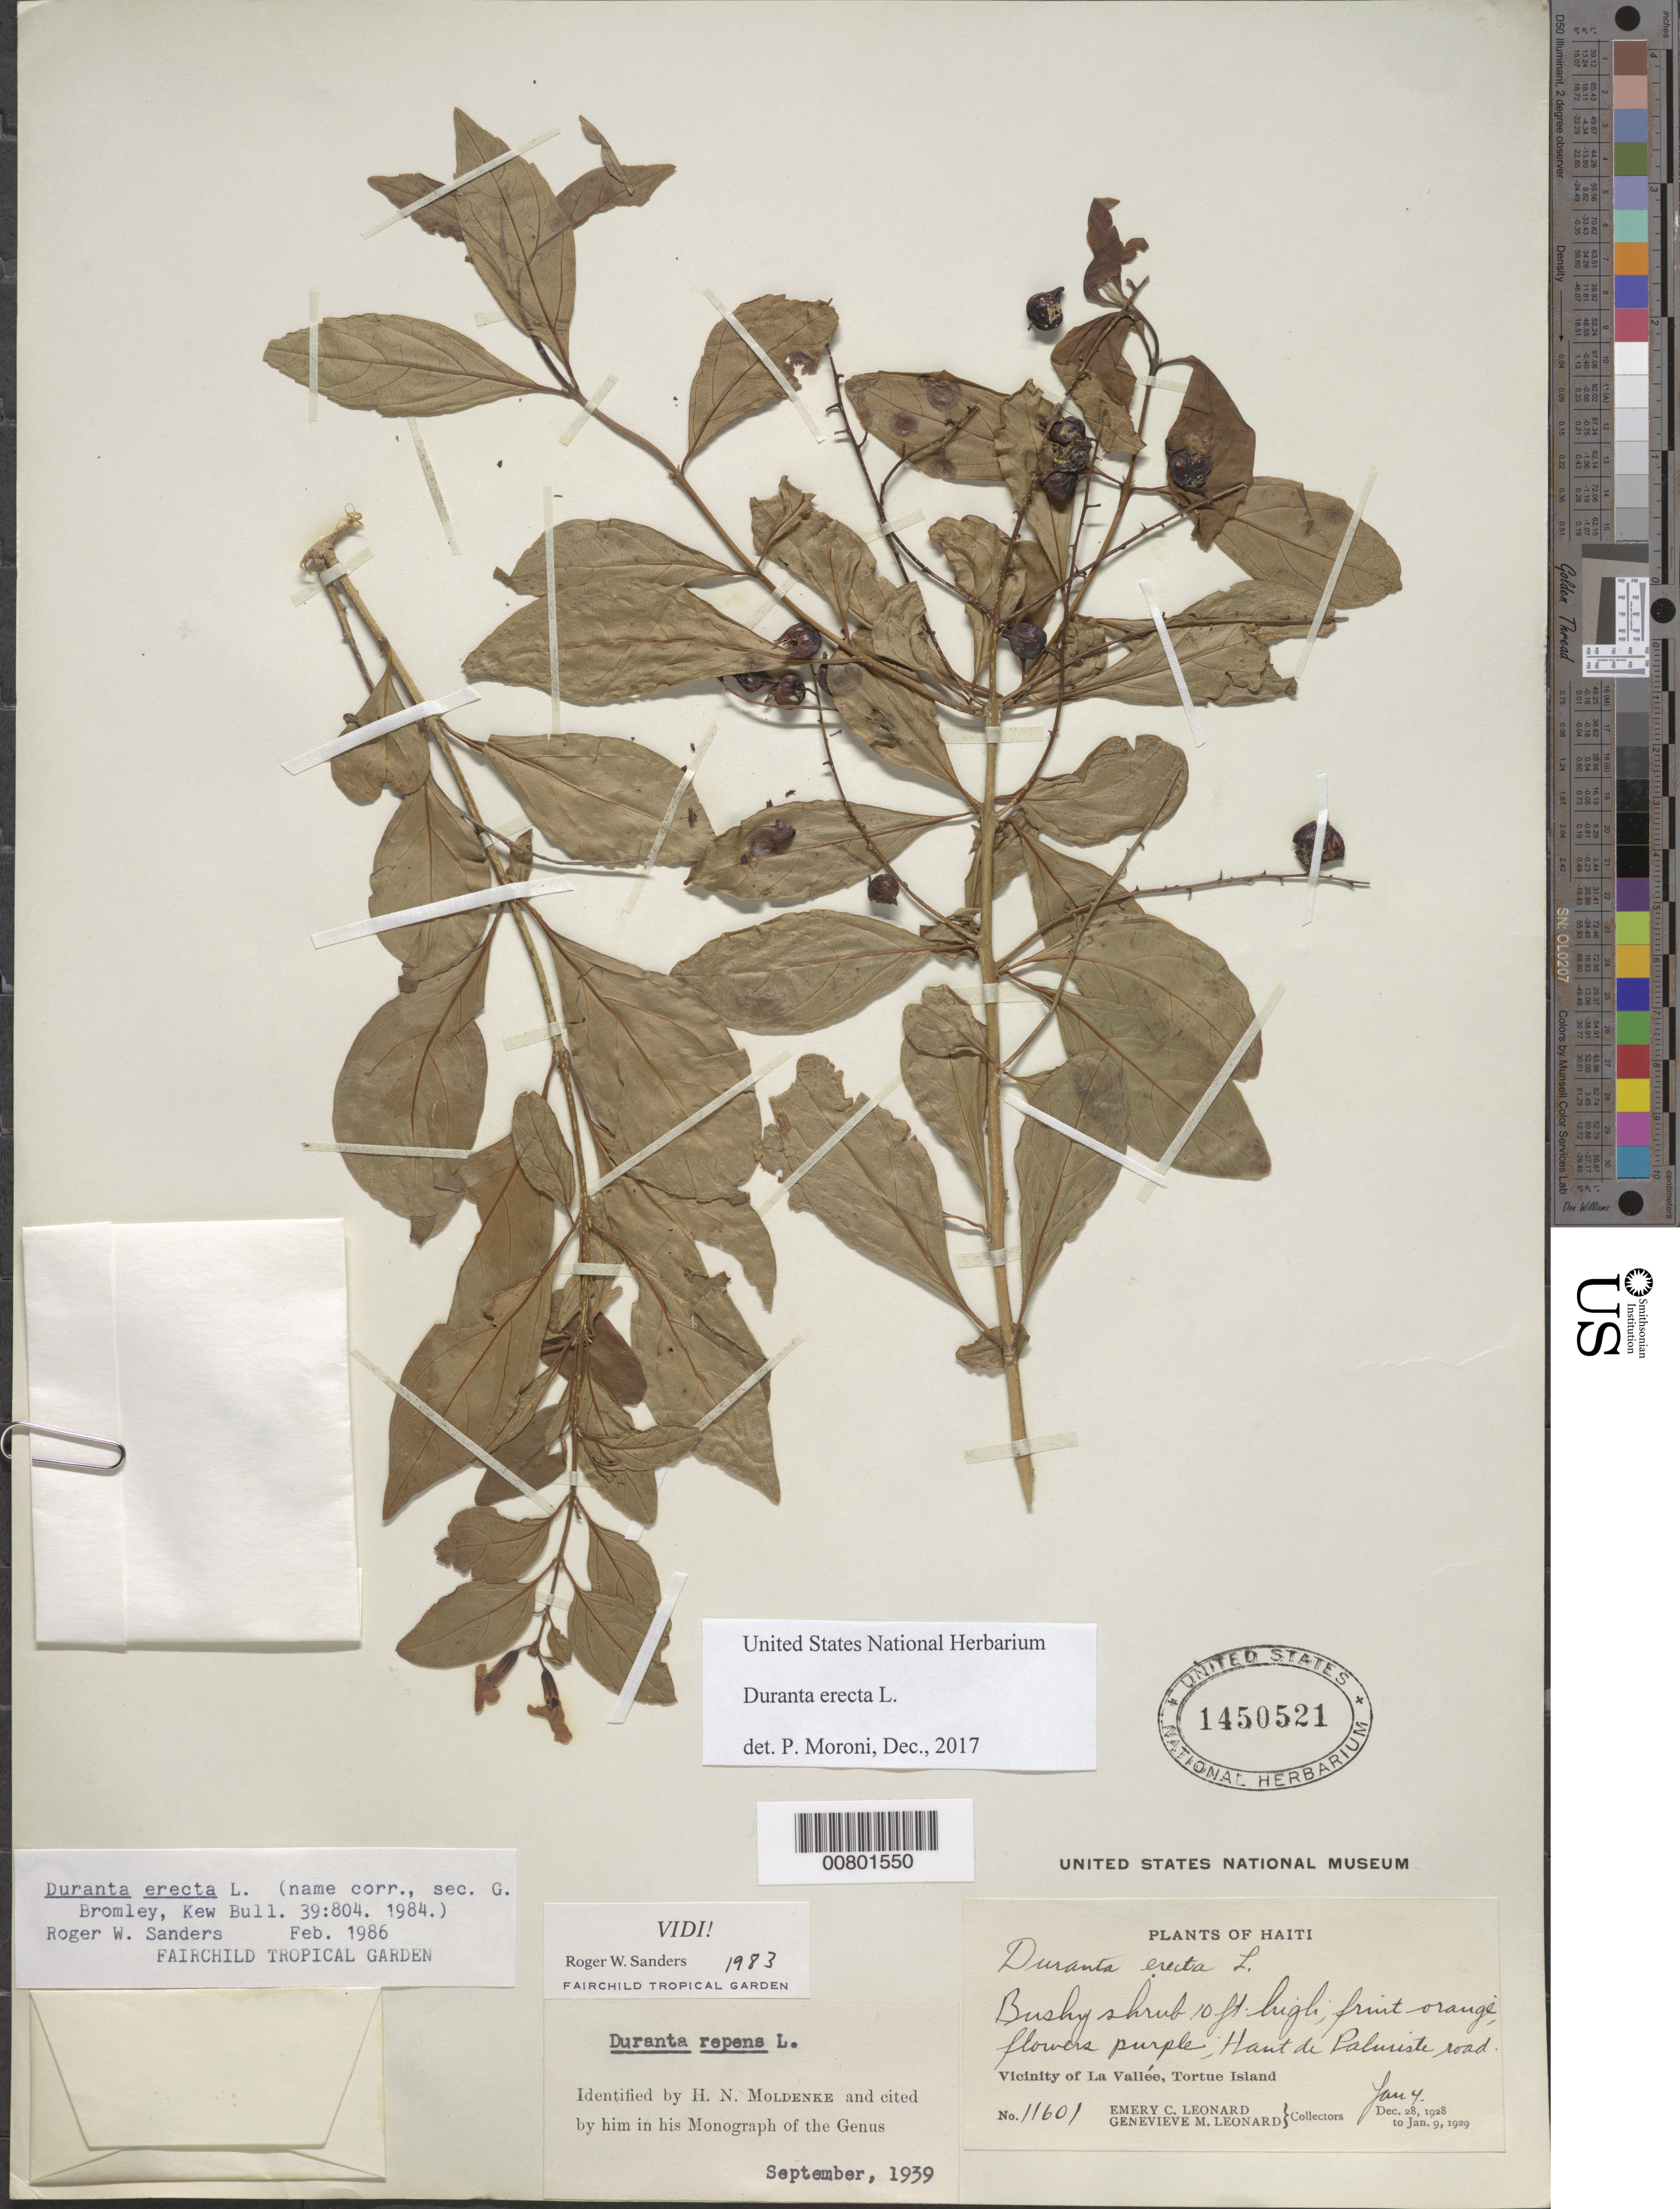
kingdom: Plantae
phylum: Tracheophyta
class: Magnoliopsida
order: Lamiales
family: Verbenaceae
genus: Duranta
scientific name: Duranta erecta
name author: L.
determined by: Sanders, R. W.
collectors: E. C. Leonard & G. M. Leonard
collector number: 11601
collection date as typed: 04 Jan 1929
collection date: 1929-01-04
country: Haiti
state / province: Nord-Ouest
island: Île de la Tortue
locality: Vicinity of La Vallée, Haut de Paluriste Road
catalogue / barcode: US 1450521